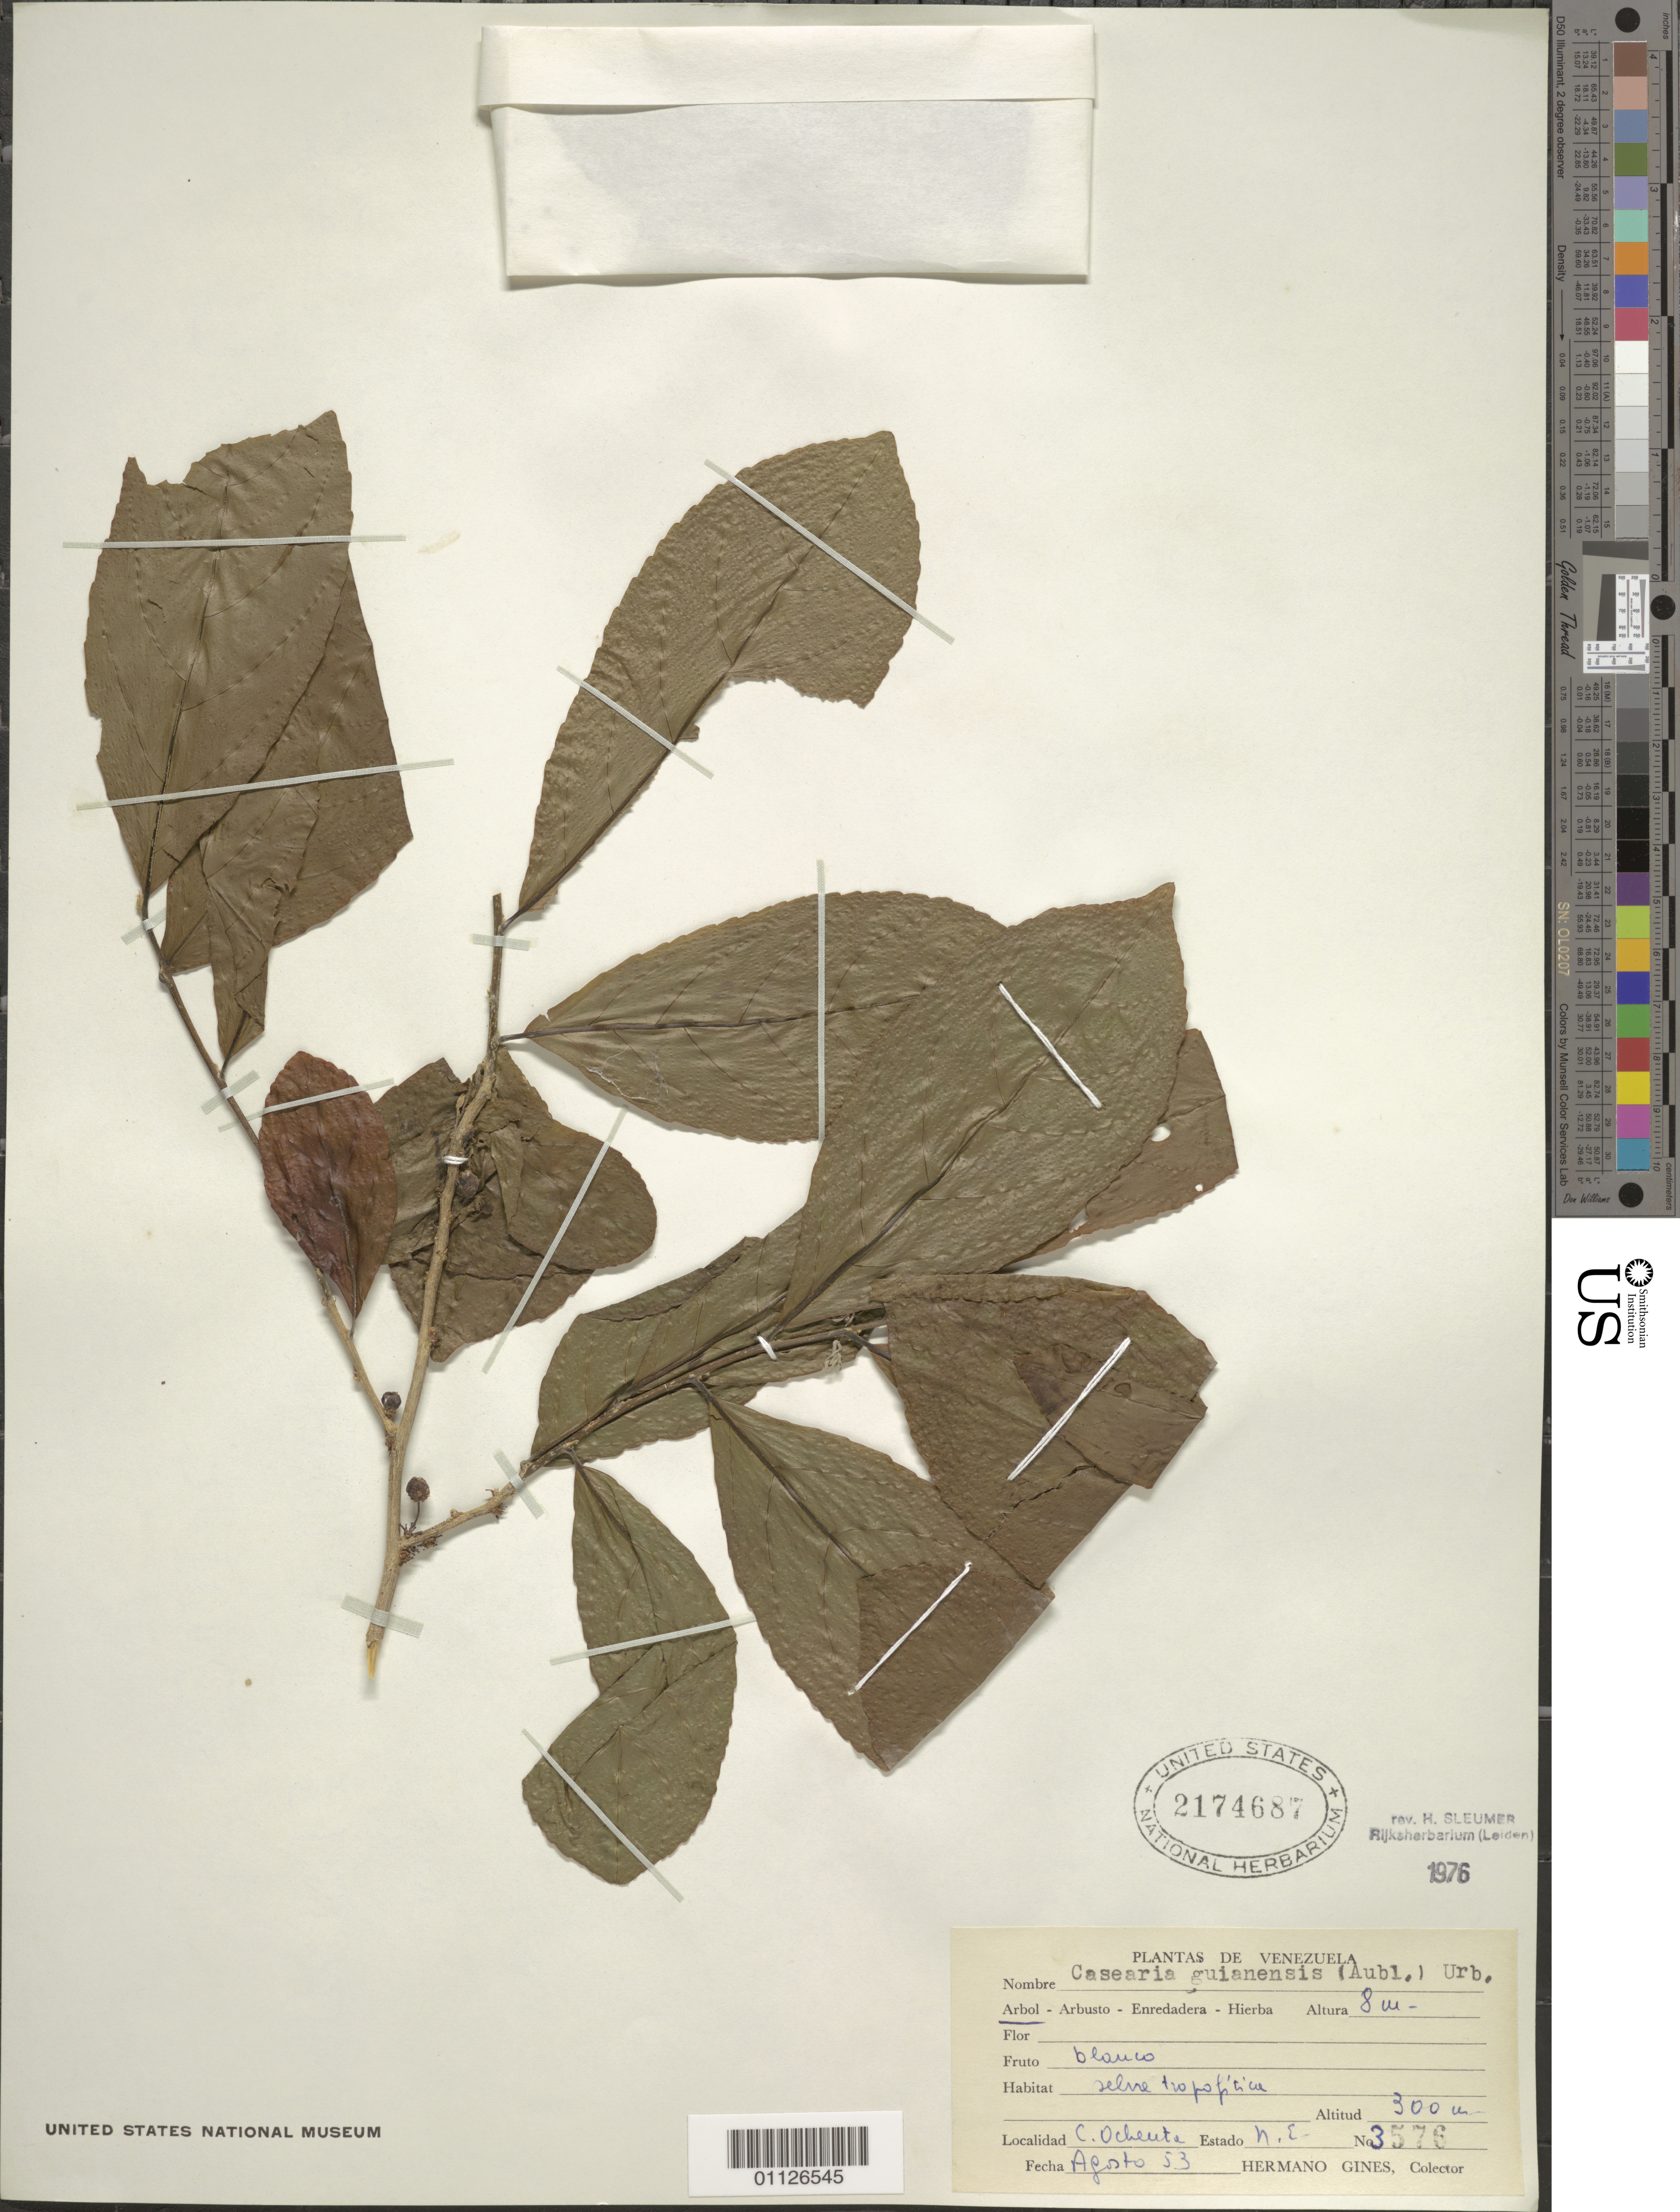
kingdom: Plantae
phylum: Tracheophyta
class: Magnoliopsida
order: Malpighiales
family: Salicaceae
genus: Casearia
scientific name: Casearia guianensis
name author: (Aubl.) Urb.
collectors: Bro. Gines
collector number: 3576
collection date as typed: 01 Aug 1953 to 31 Aug 1953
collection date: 1953-08-01/1953-08-31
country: Venezuela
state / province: Nueva Esparta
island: Margarita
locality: Cerro Ochenta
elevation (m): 300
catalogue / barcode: US 2174687